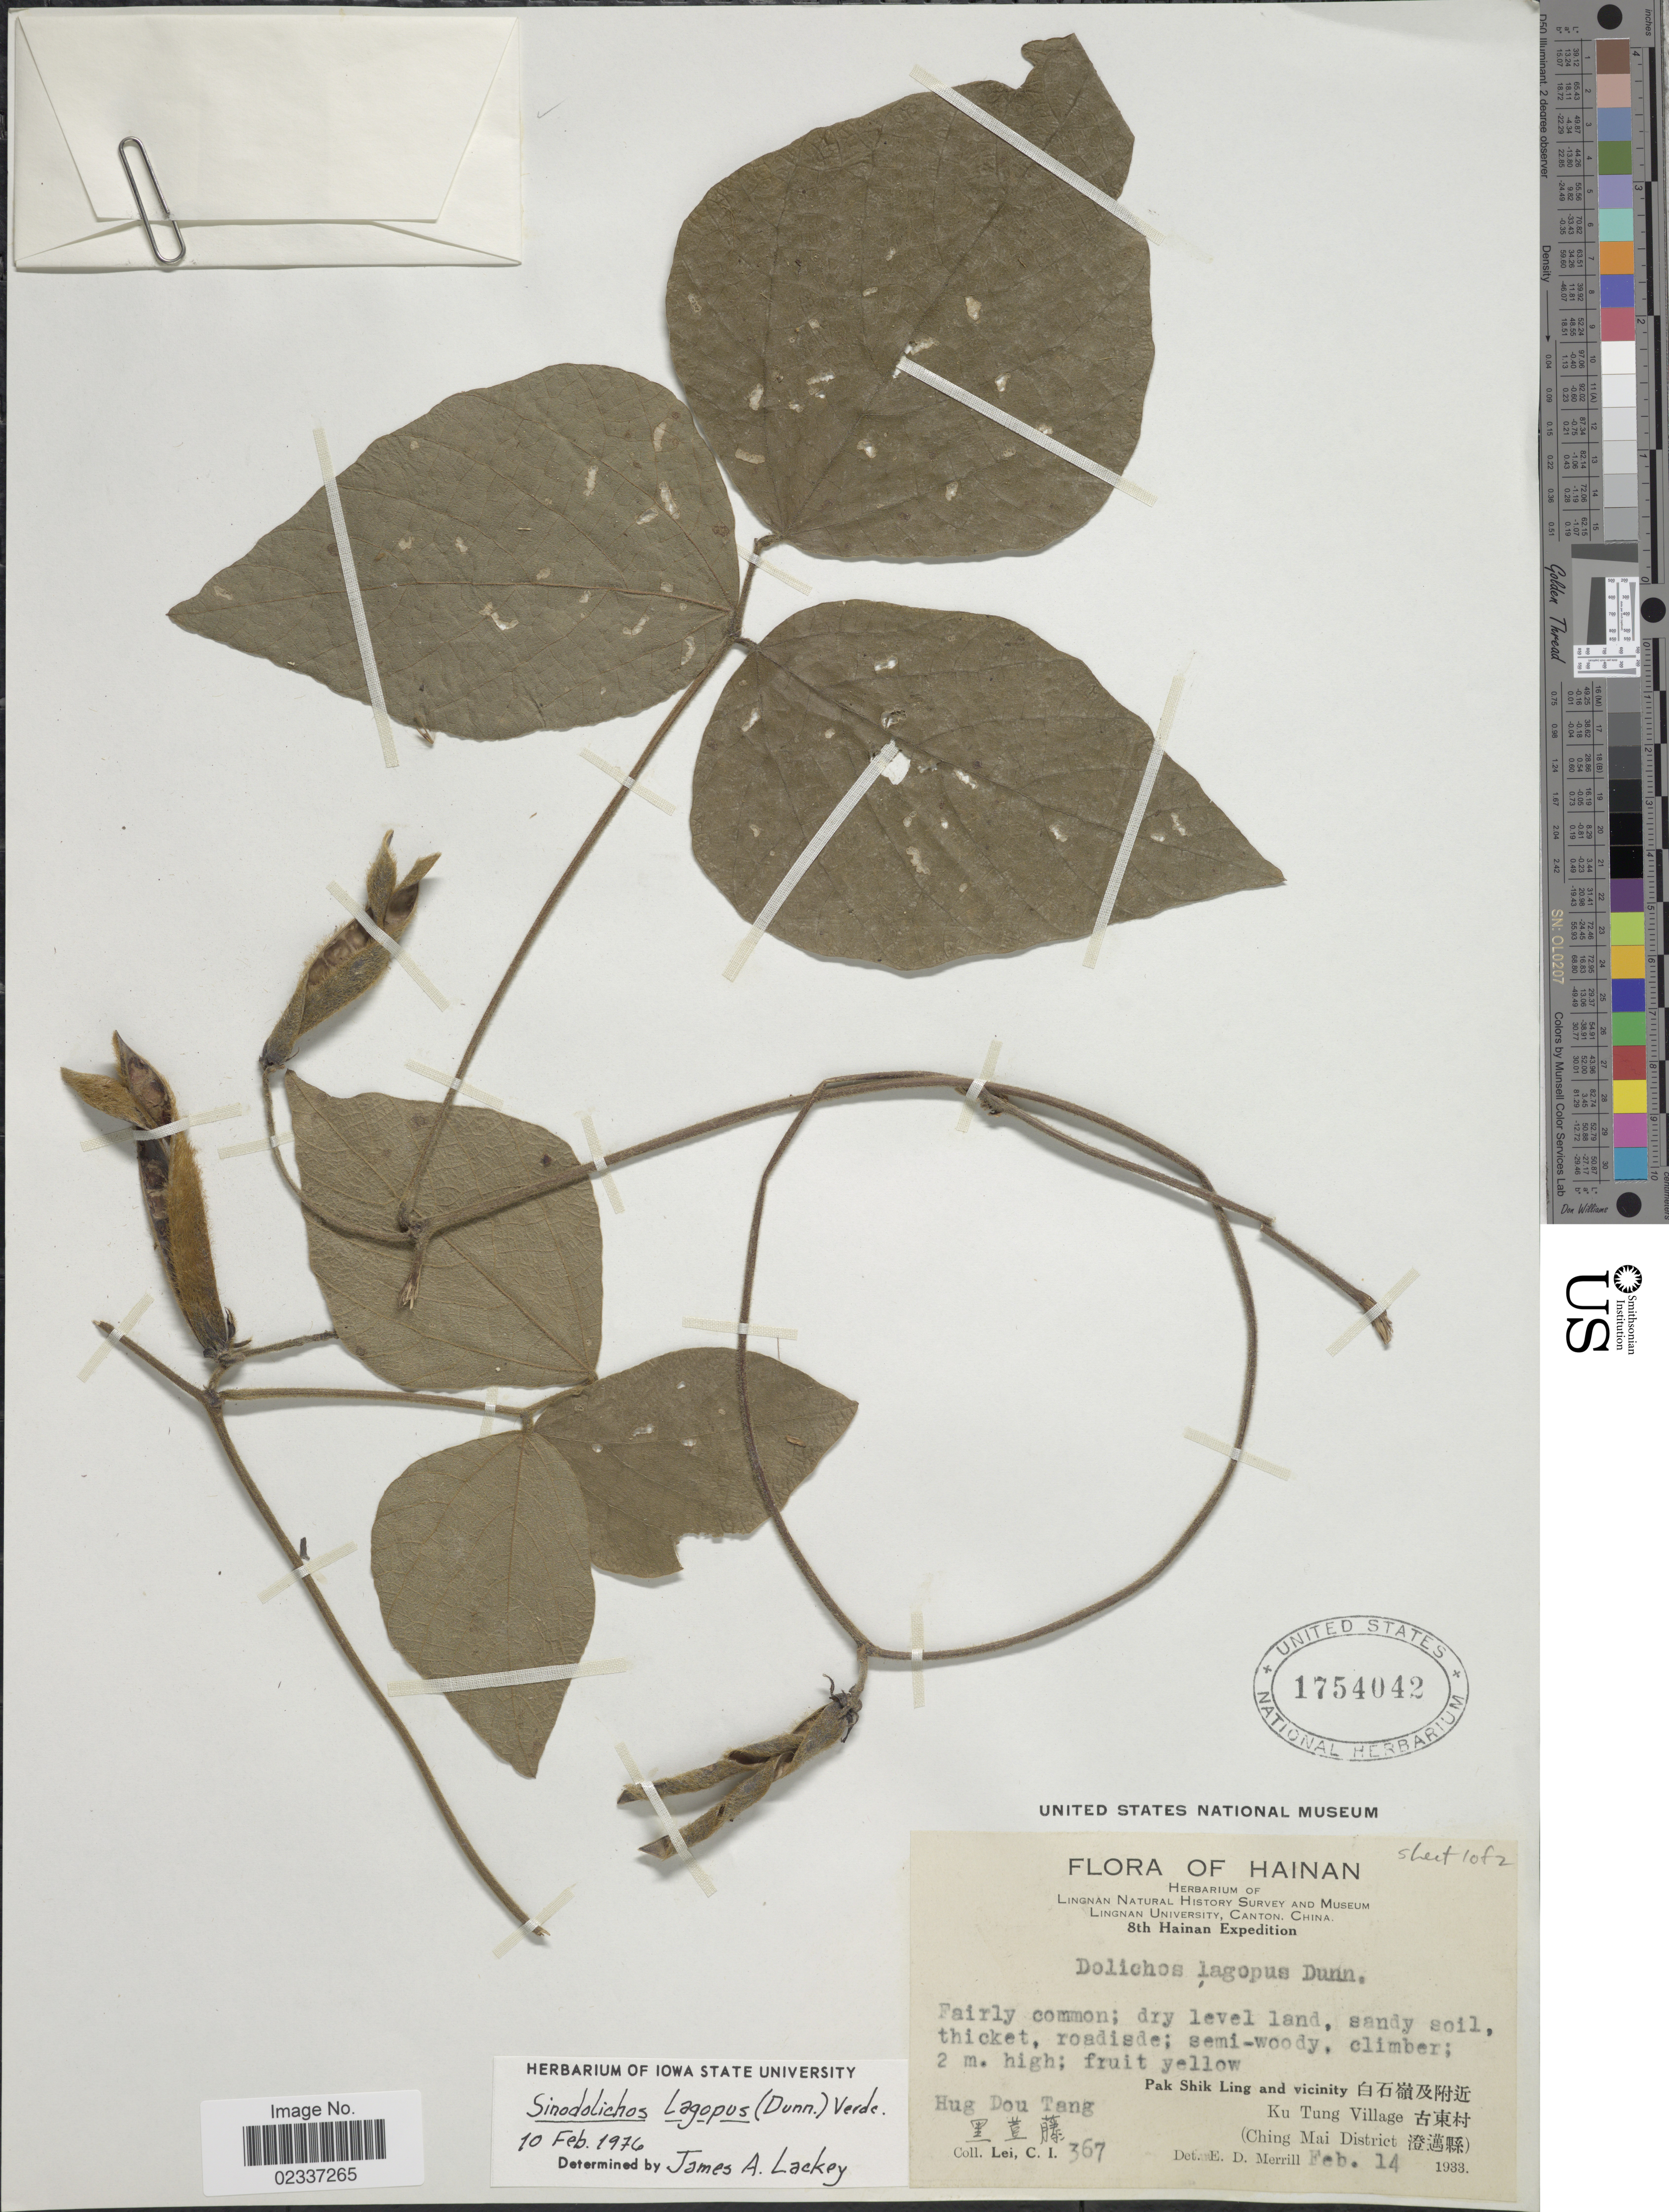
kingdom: Plantae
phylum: Tracheophyta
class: Magnoliopsida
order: Fabales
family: Fabaceae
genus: Sinodolichos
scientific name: Sinodolichos lagopus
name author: (Dunn) Verdc.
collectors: C. I. Lei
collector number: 367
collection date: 1933-02-14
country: China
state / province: Hainan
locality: Pak Shik Ling and vicinity, Ku Tung Village (Ching Mai District), Hug Dou Tang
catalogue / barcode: US 1754042